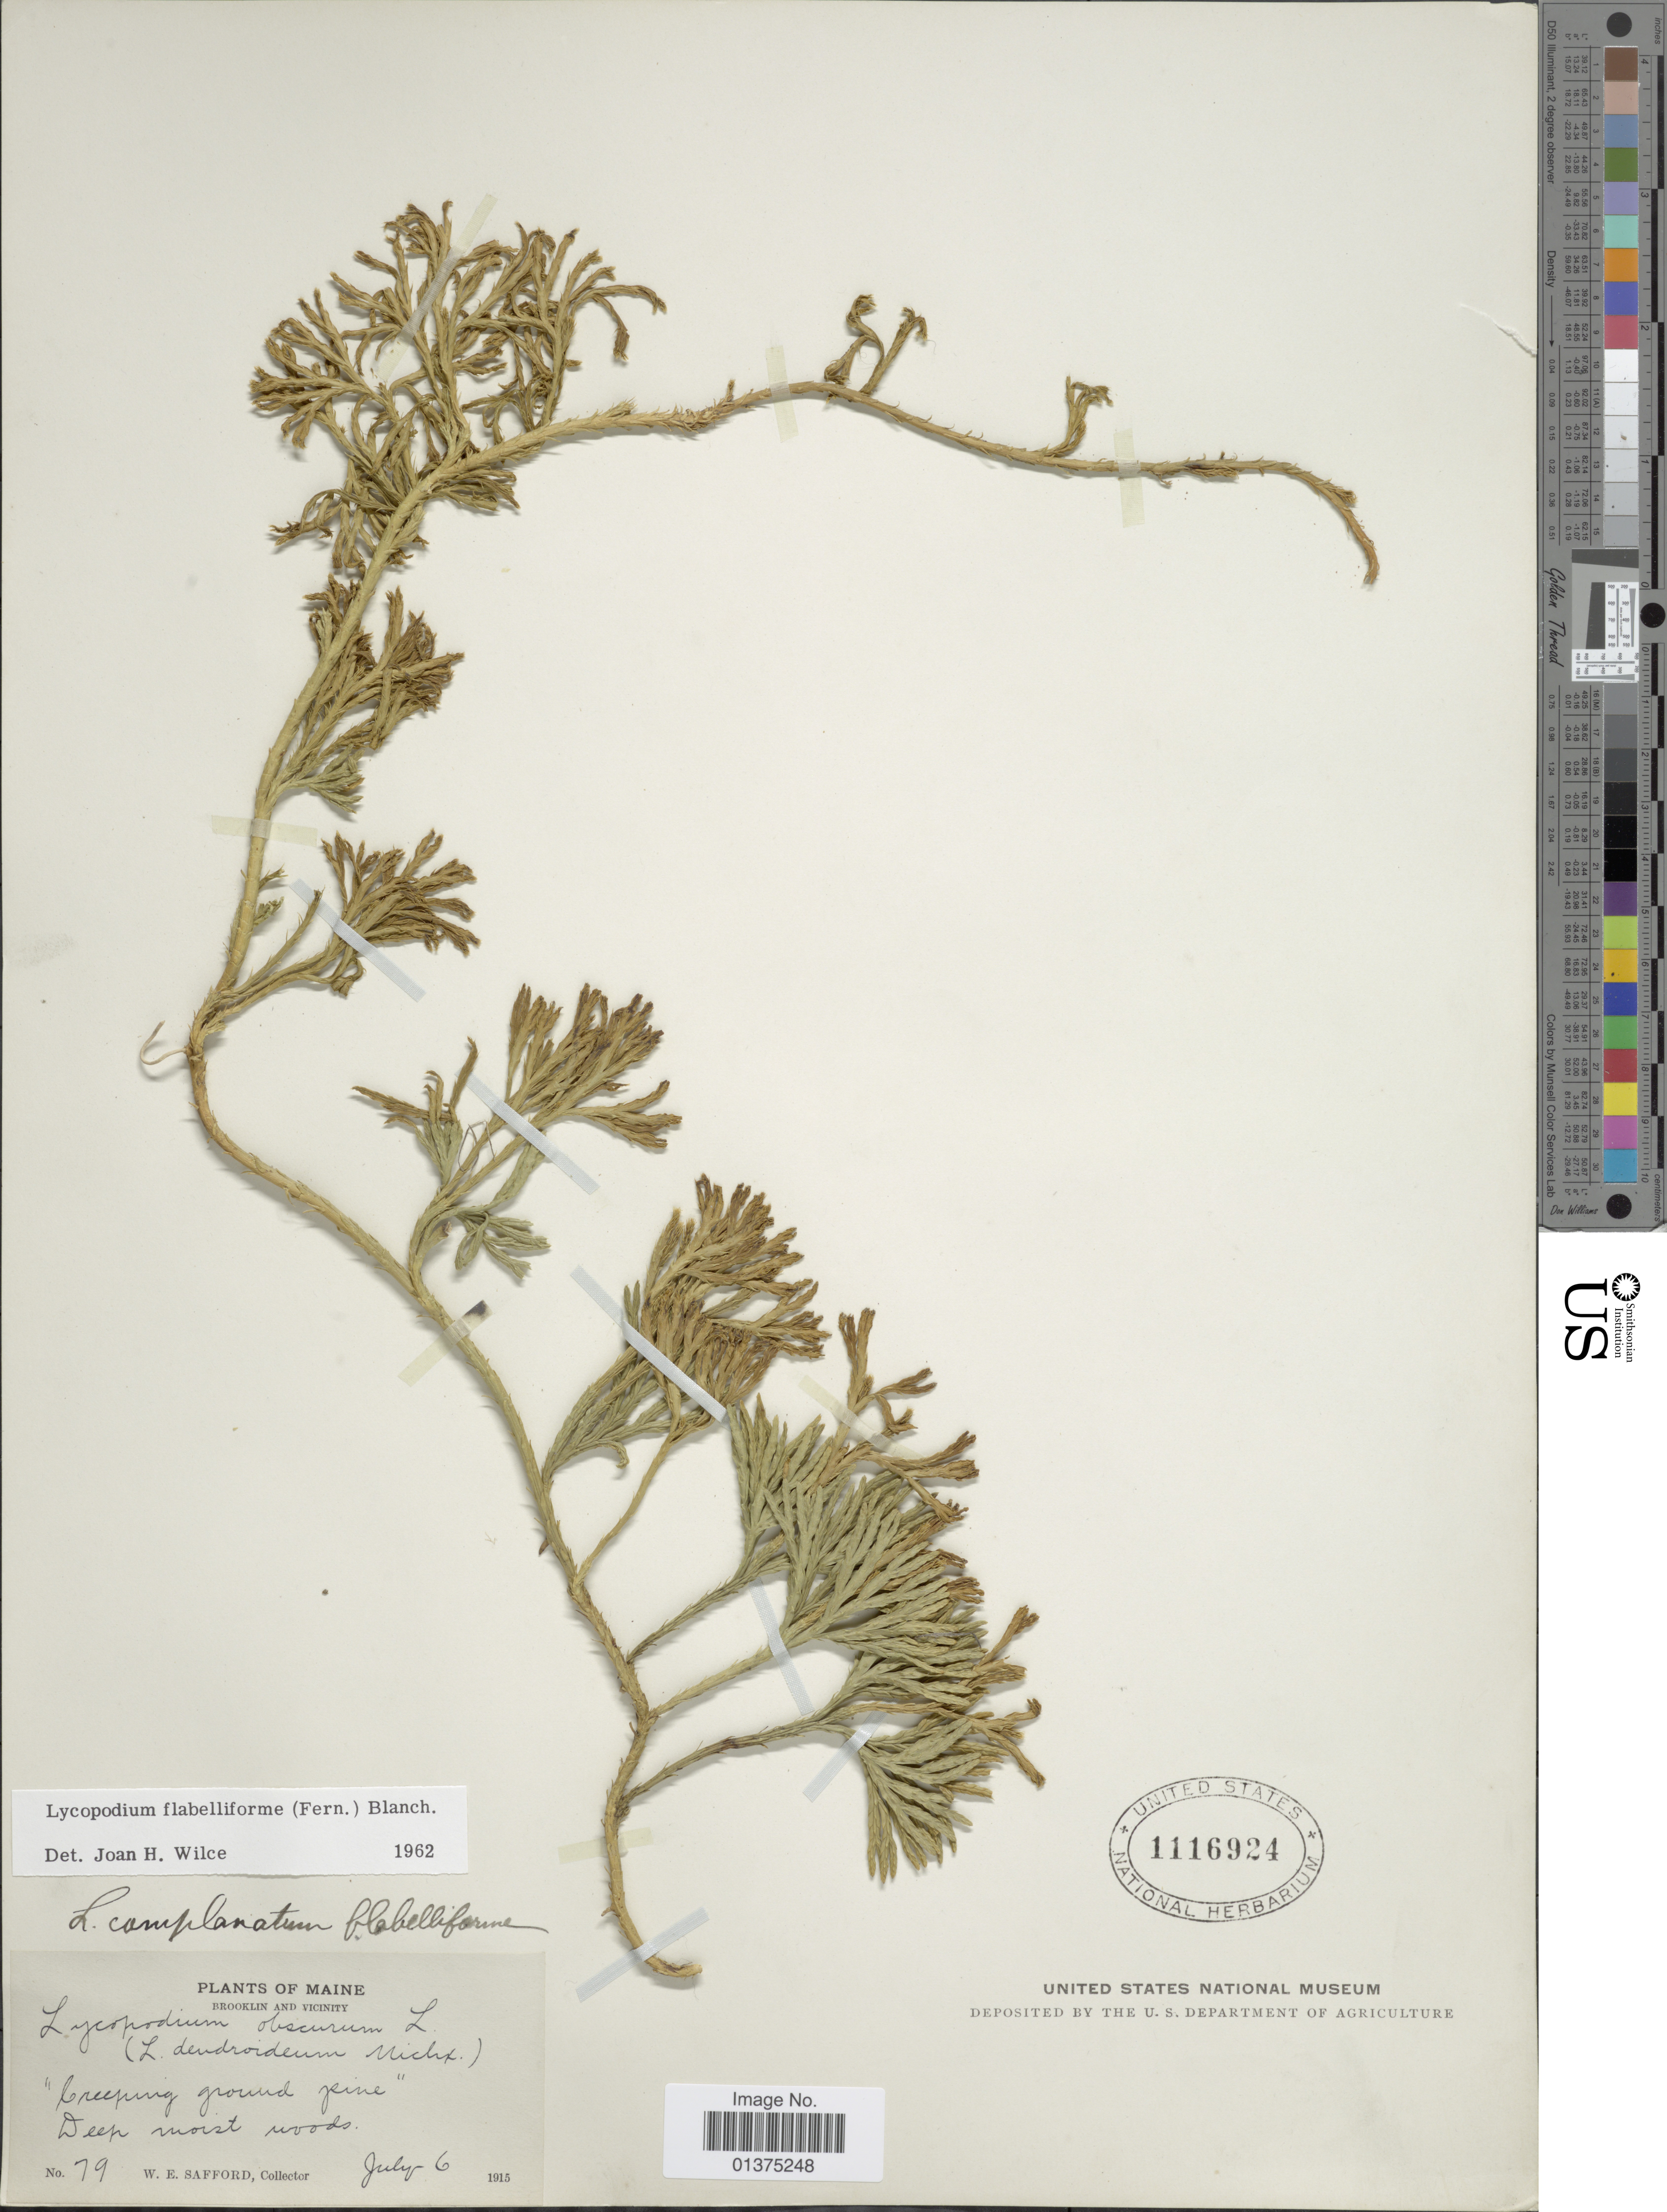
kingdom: Plantae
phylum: Tracheophyta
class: Lycopodiopsida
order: Lycopodiales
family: Lycopodiaceae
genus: Diphasiastrum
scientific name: Diphasiastrum digitatum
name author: (Dill. ex A. Braun) Holub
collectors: W. E. Safford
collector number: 79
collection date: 1915-07-06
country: United States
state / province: Maine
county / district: Hancock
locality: Brooklin and vicinity 'Creeping ground pine'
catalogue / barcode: US 1116924